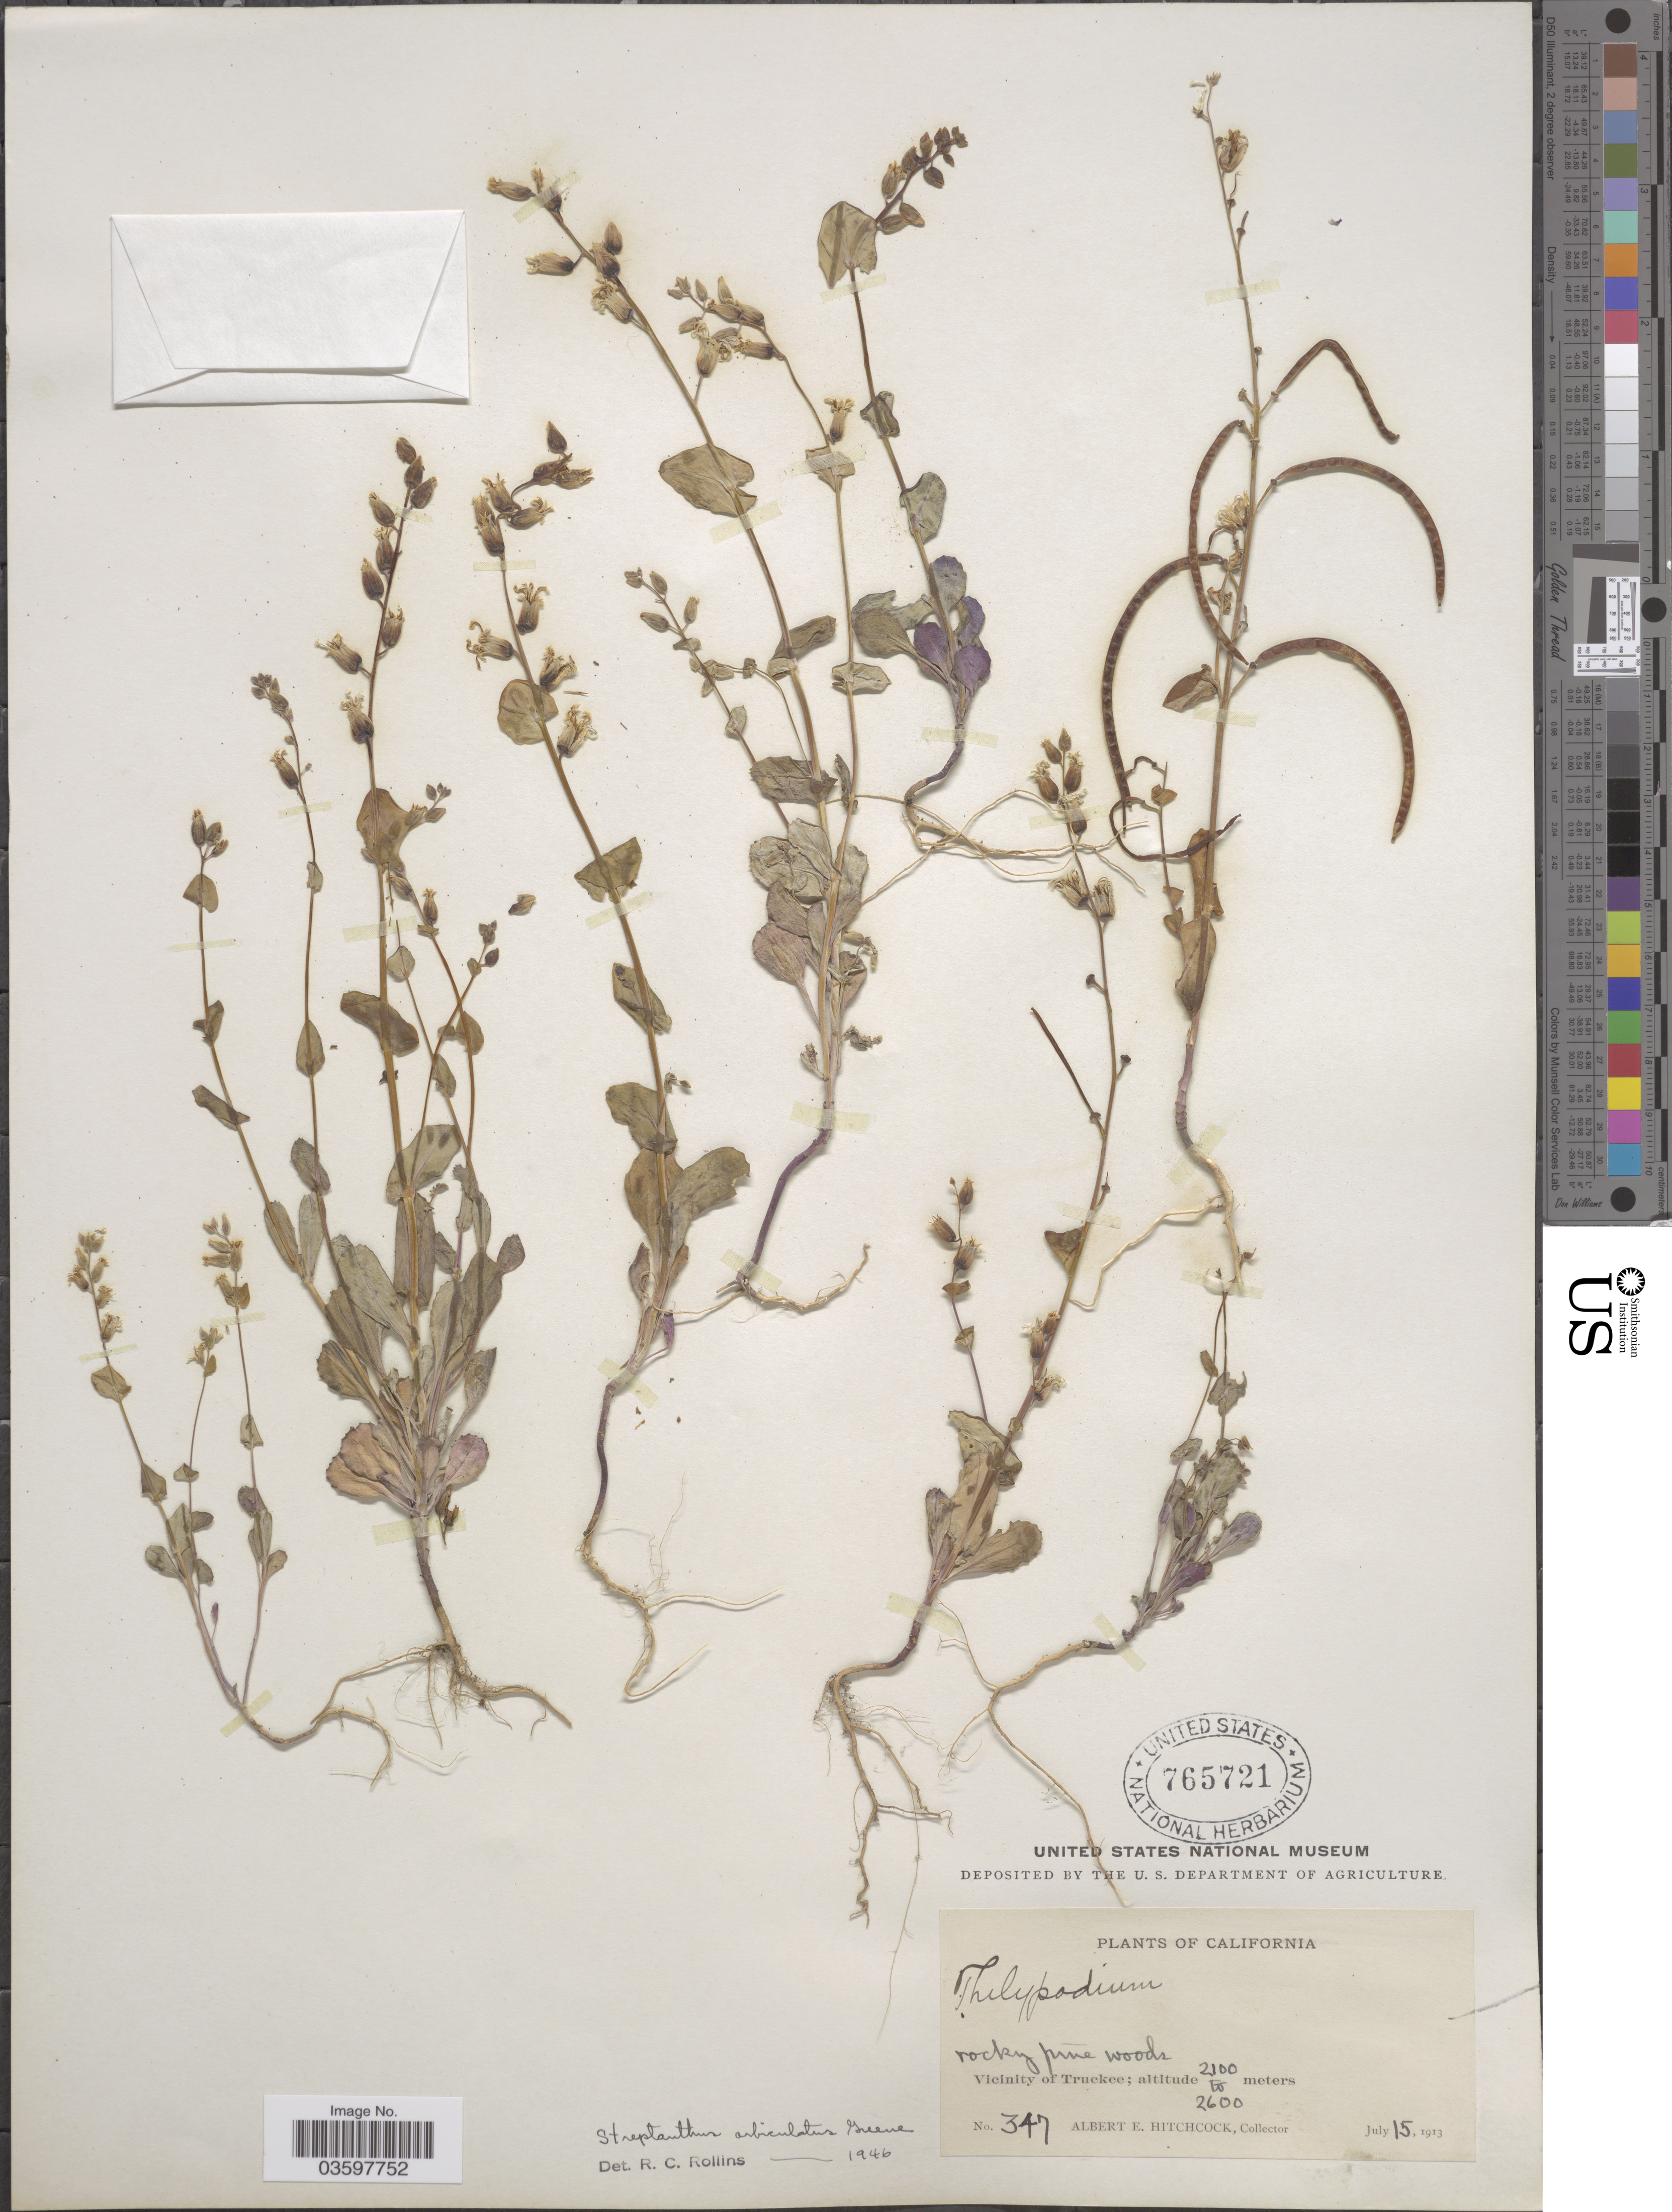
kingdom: Plantae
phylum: Tracheophyta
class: Magnoliopsida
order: Brassicales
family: Brassicaceae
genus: Streptanthus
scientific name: Streptanthus tortuosus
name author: Kellogg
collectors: A. Hitchcock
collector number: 347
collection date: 1913-07-15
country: United States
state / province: California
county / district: Nevada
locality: Vicinity of Truckee.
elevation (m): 2100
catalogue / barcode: US 265721